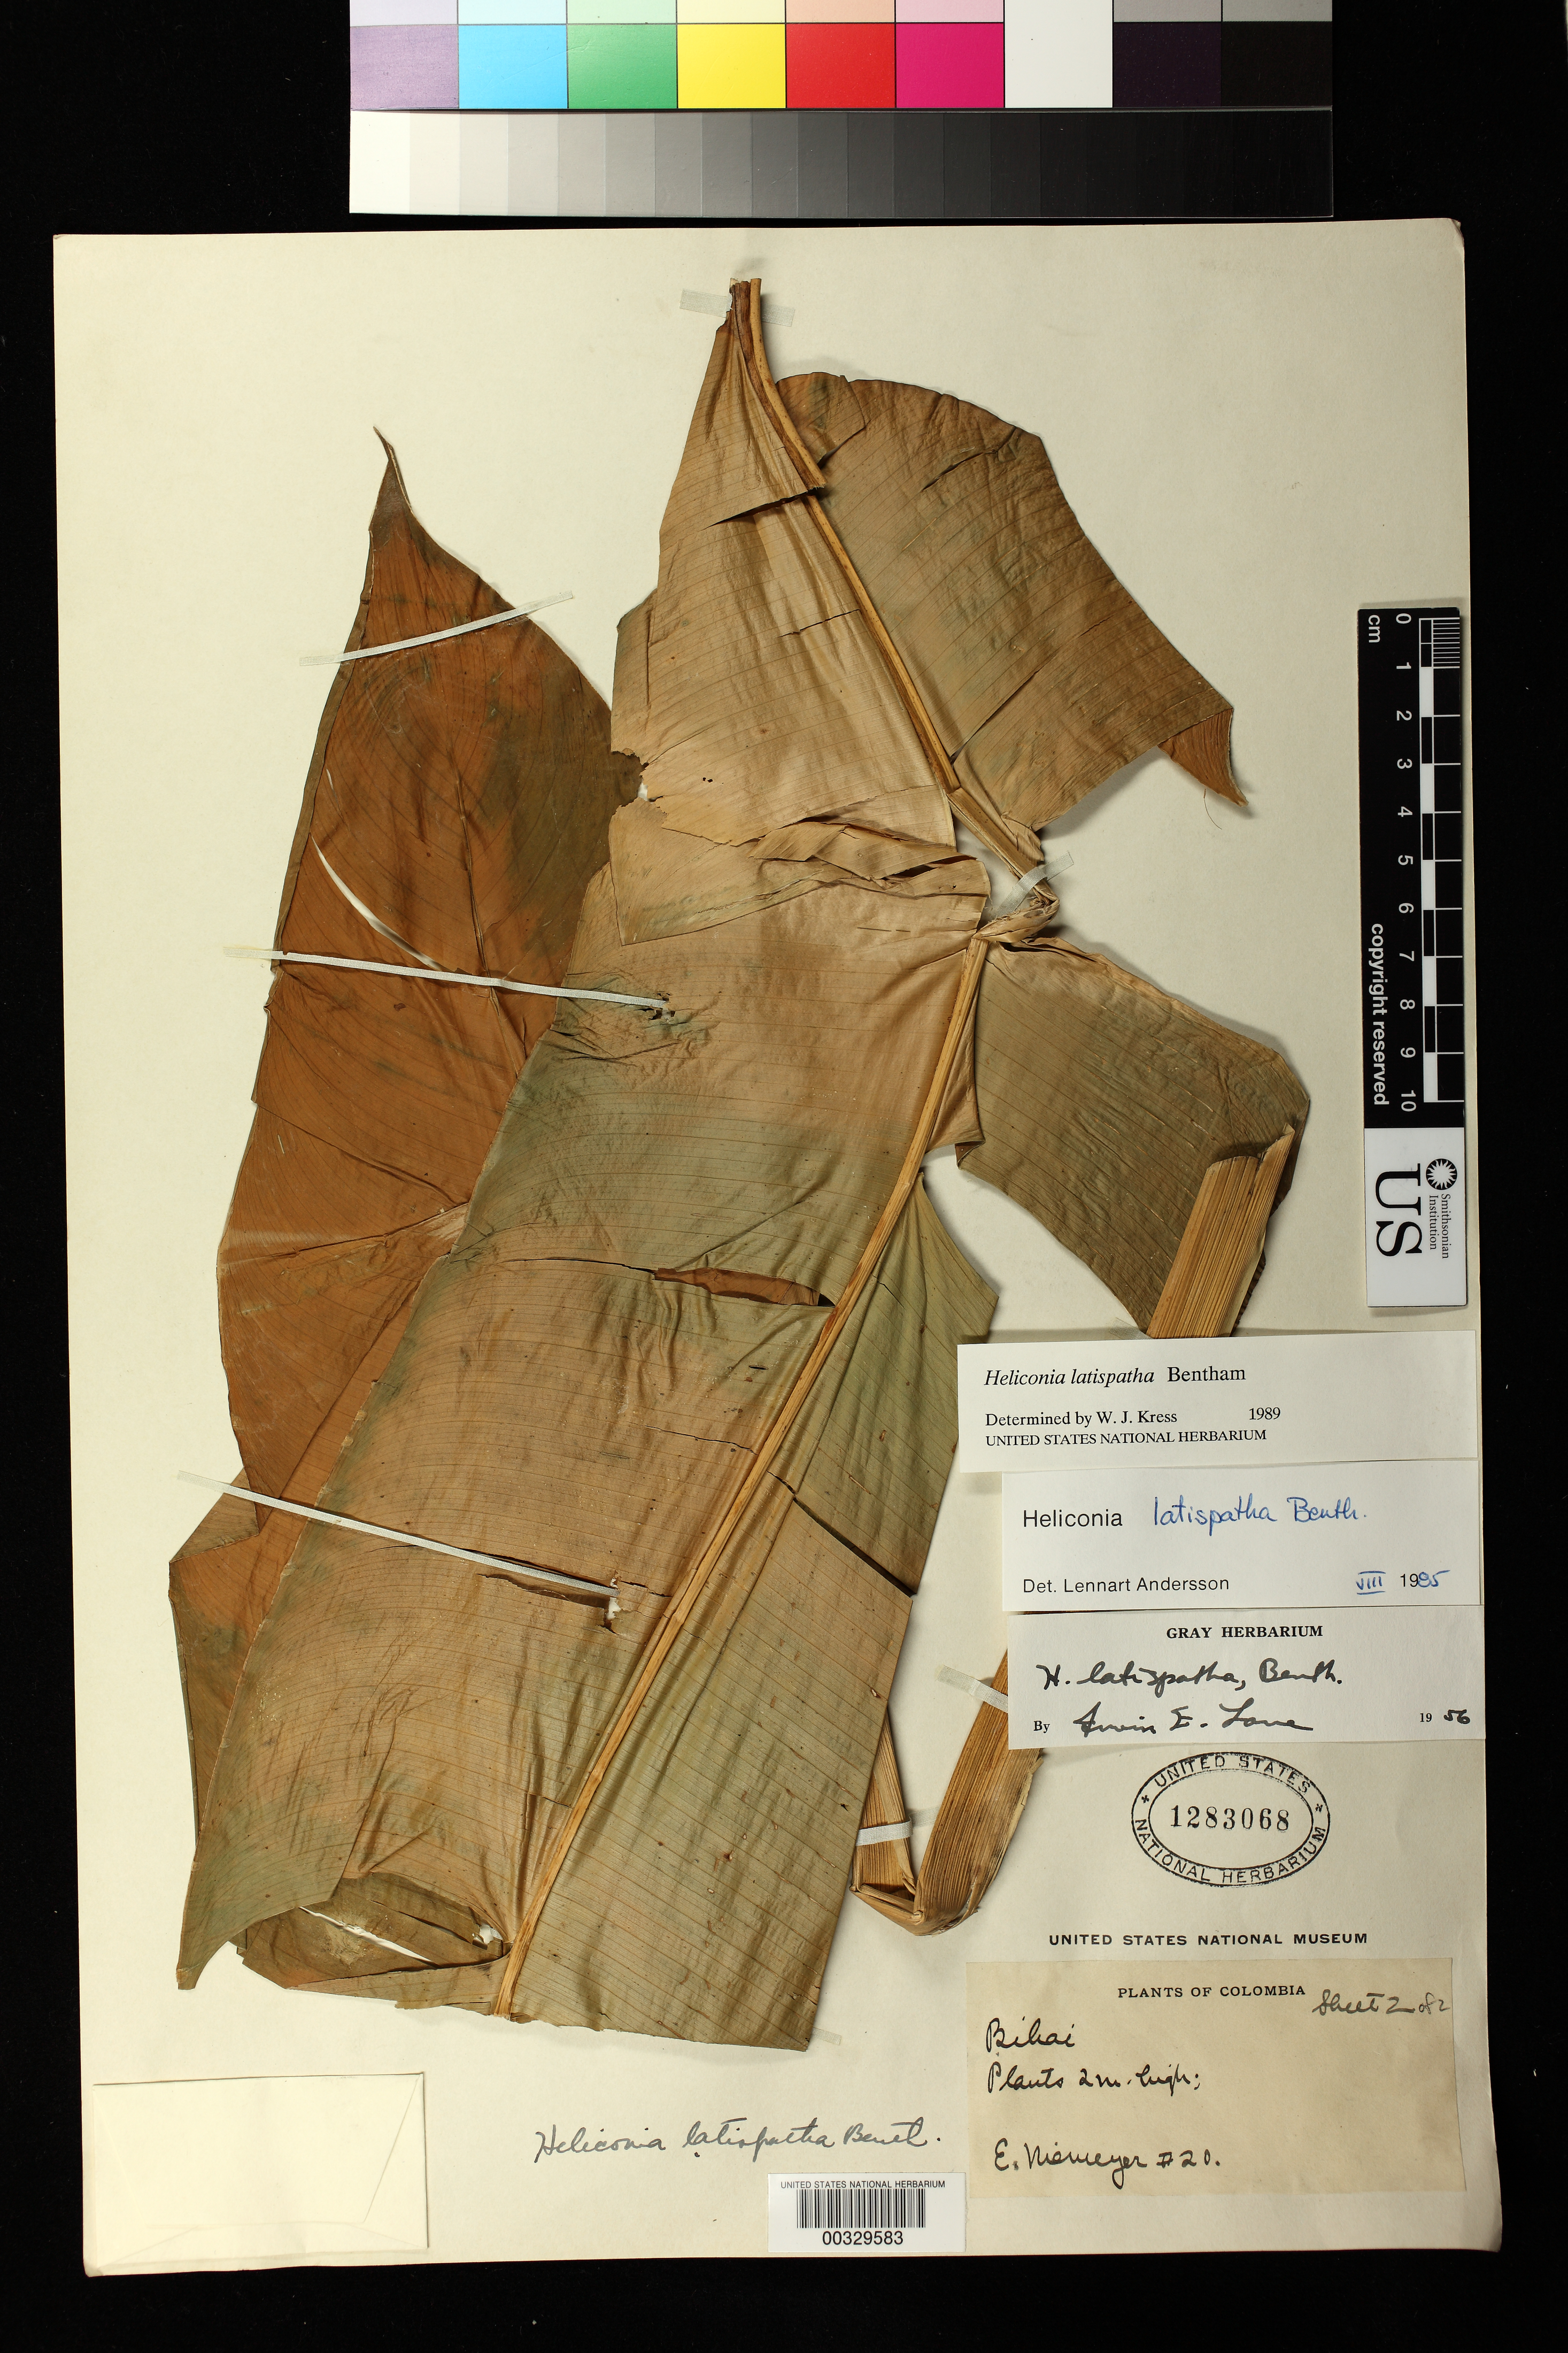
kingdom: Plantae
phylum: Tracheophyta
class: Liliopsida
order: Zingiberales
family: Heliconiaceae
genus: Heliconia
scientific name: Heliconia latispatha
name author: Benth.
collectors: E. Niemeyer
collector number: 20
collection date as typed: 29 Jul 1926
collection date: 1926-07-29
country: Colombia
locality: Santa Marta mountains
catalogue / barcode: US 1283068